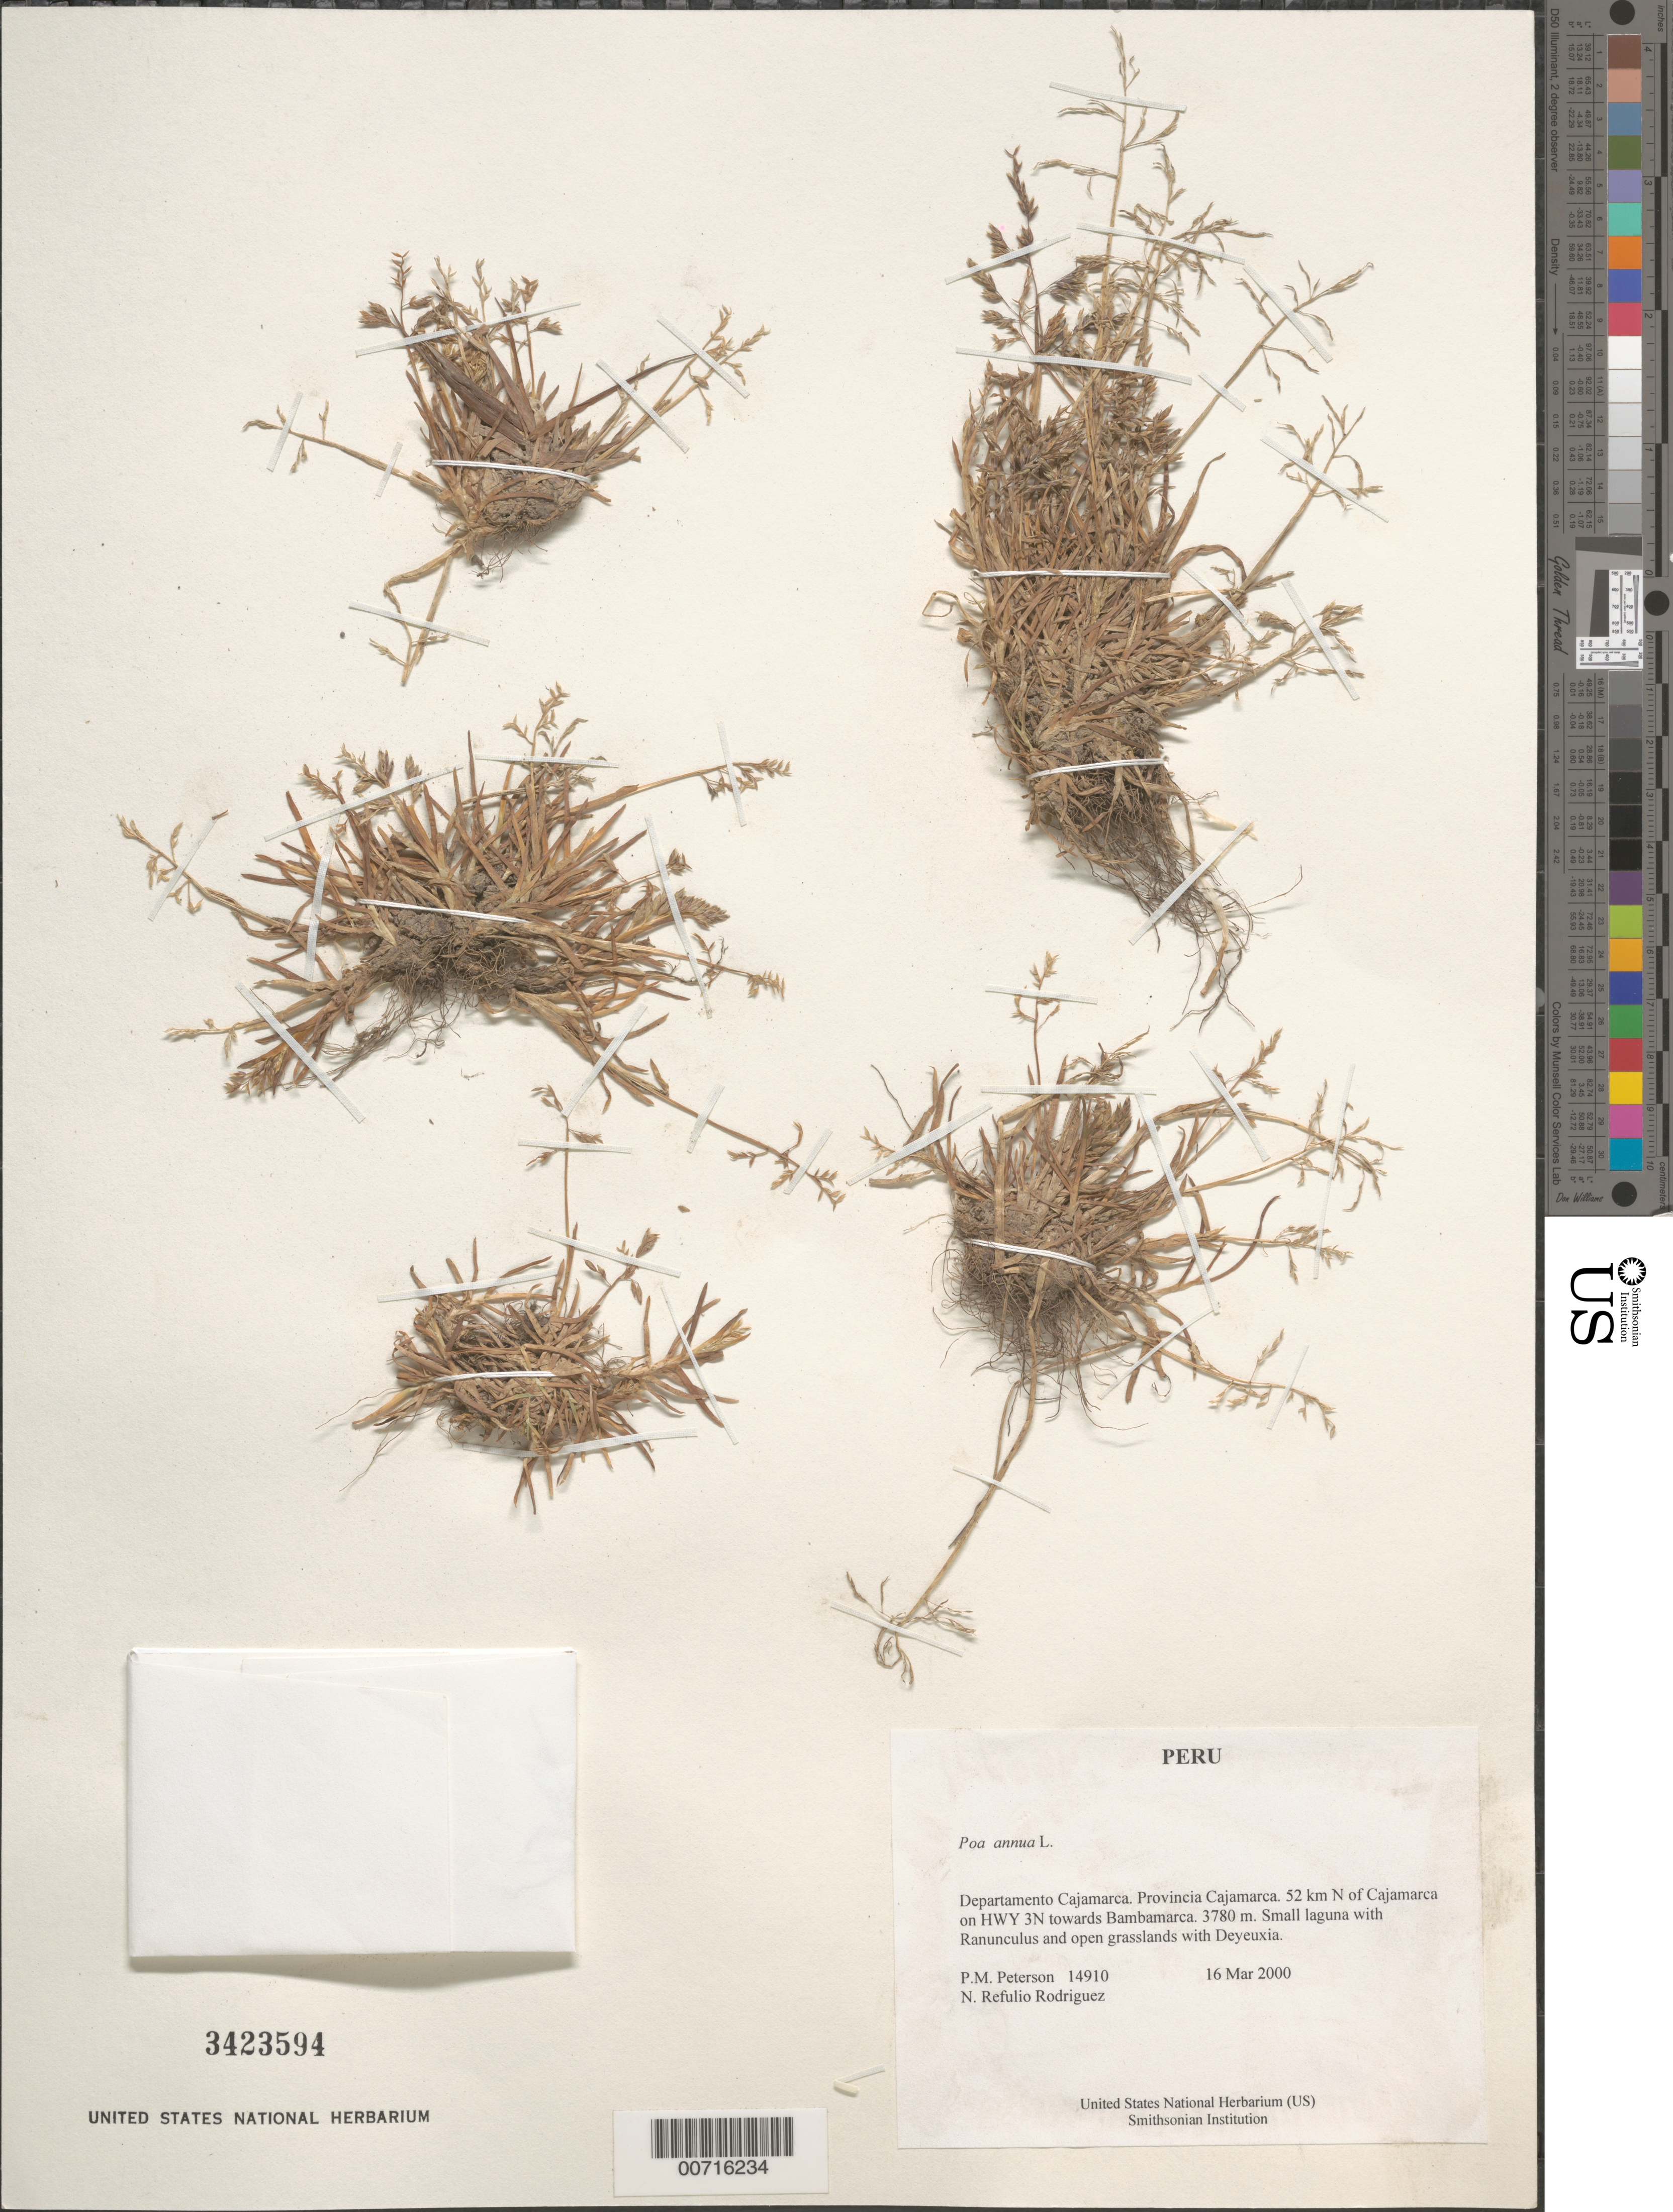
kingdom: Plantae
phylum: Tracheophyta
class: Liliopsida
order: Poales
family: Poaceae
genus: Poa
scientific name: Poa annua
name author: L.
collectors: P. M. Peterson & N. Refulio-Rodríguez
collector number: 14910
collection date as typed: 16 Mar 2000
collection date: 2000-03-16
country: Peru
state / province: Cajamarca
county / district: Cajamarca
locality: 52 km N of Cajamarca on HWY 3N towards Bambamarca.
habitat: Small laguna with Ranunculus and open grasslands with Deyeuxia.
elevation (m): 3780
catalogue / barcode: US 3423594